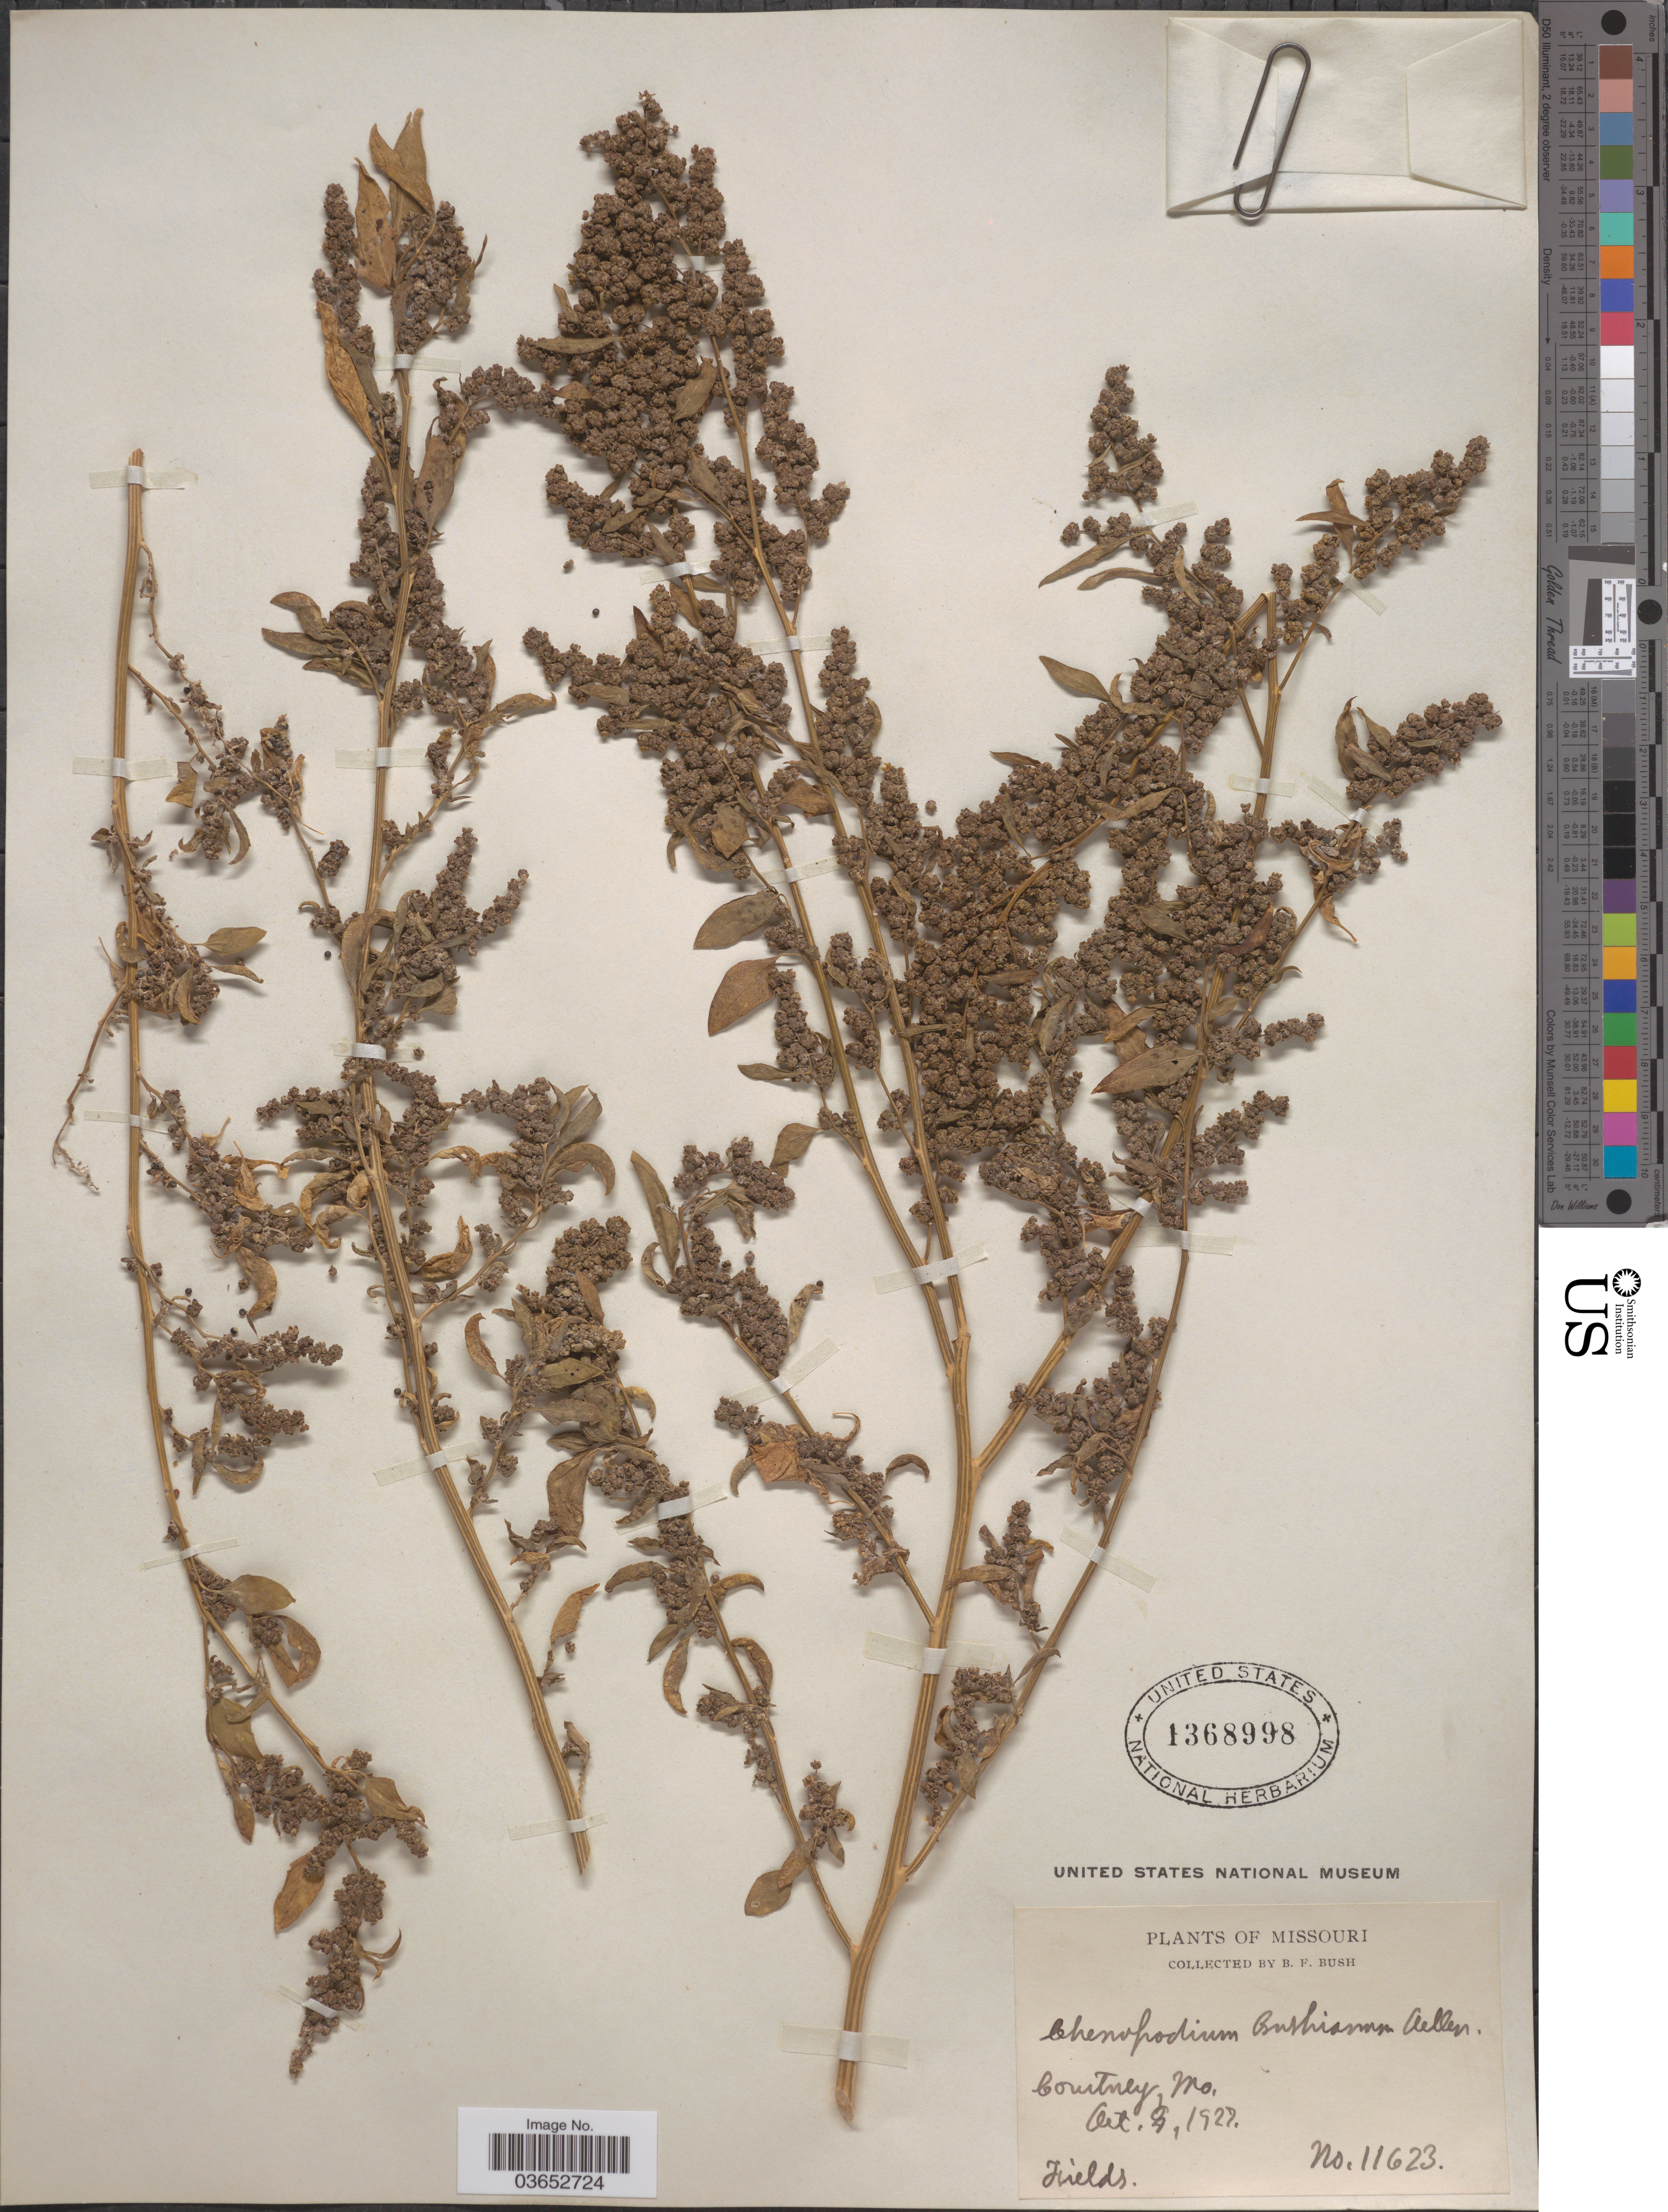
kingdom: Plantae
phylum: Tracheophyta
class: Magnoliopsida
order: Caryophyllales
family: Amaranthaceae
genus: Chenopodium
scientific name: Chenopodium bushianum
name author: Aellen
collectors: B. F. Bush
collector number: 11623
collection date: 1927-10-04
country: United States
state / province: Missouri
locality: Courtney.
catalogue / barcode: US 1368998